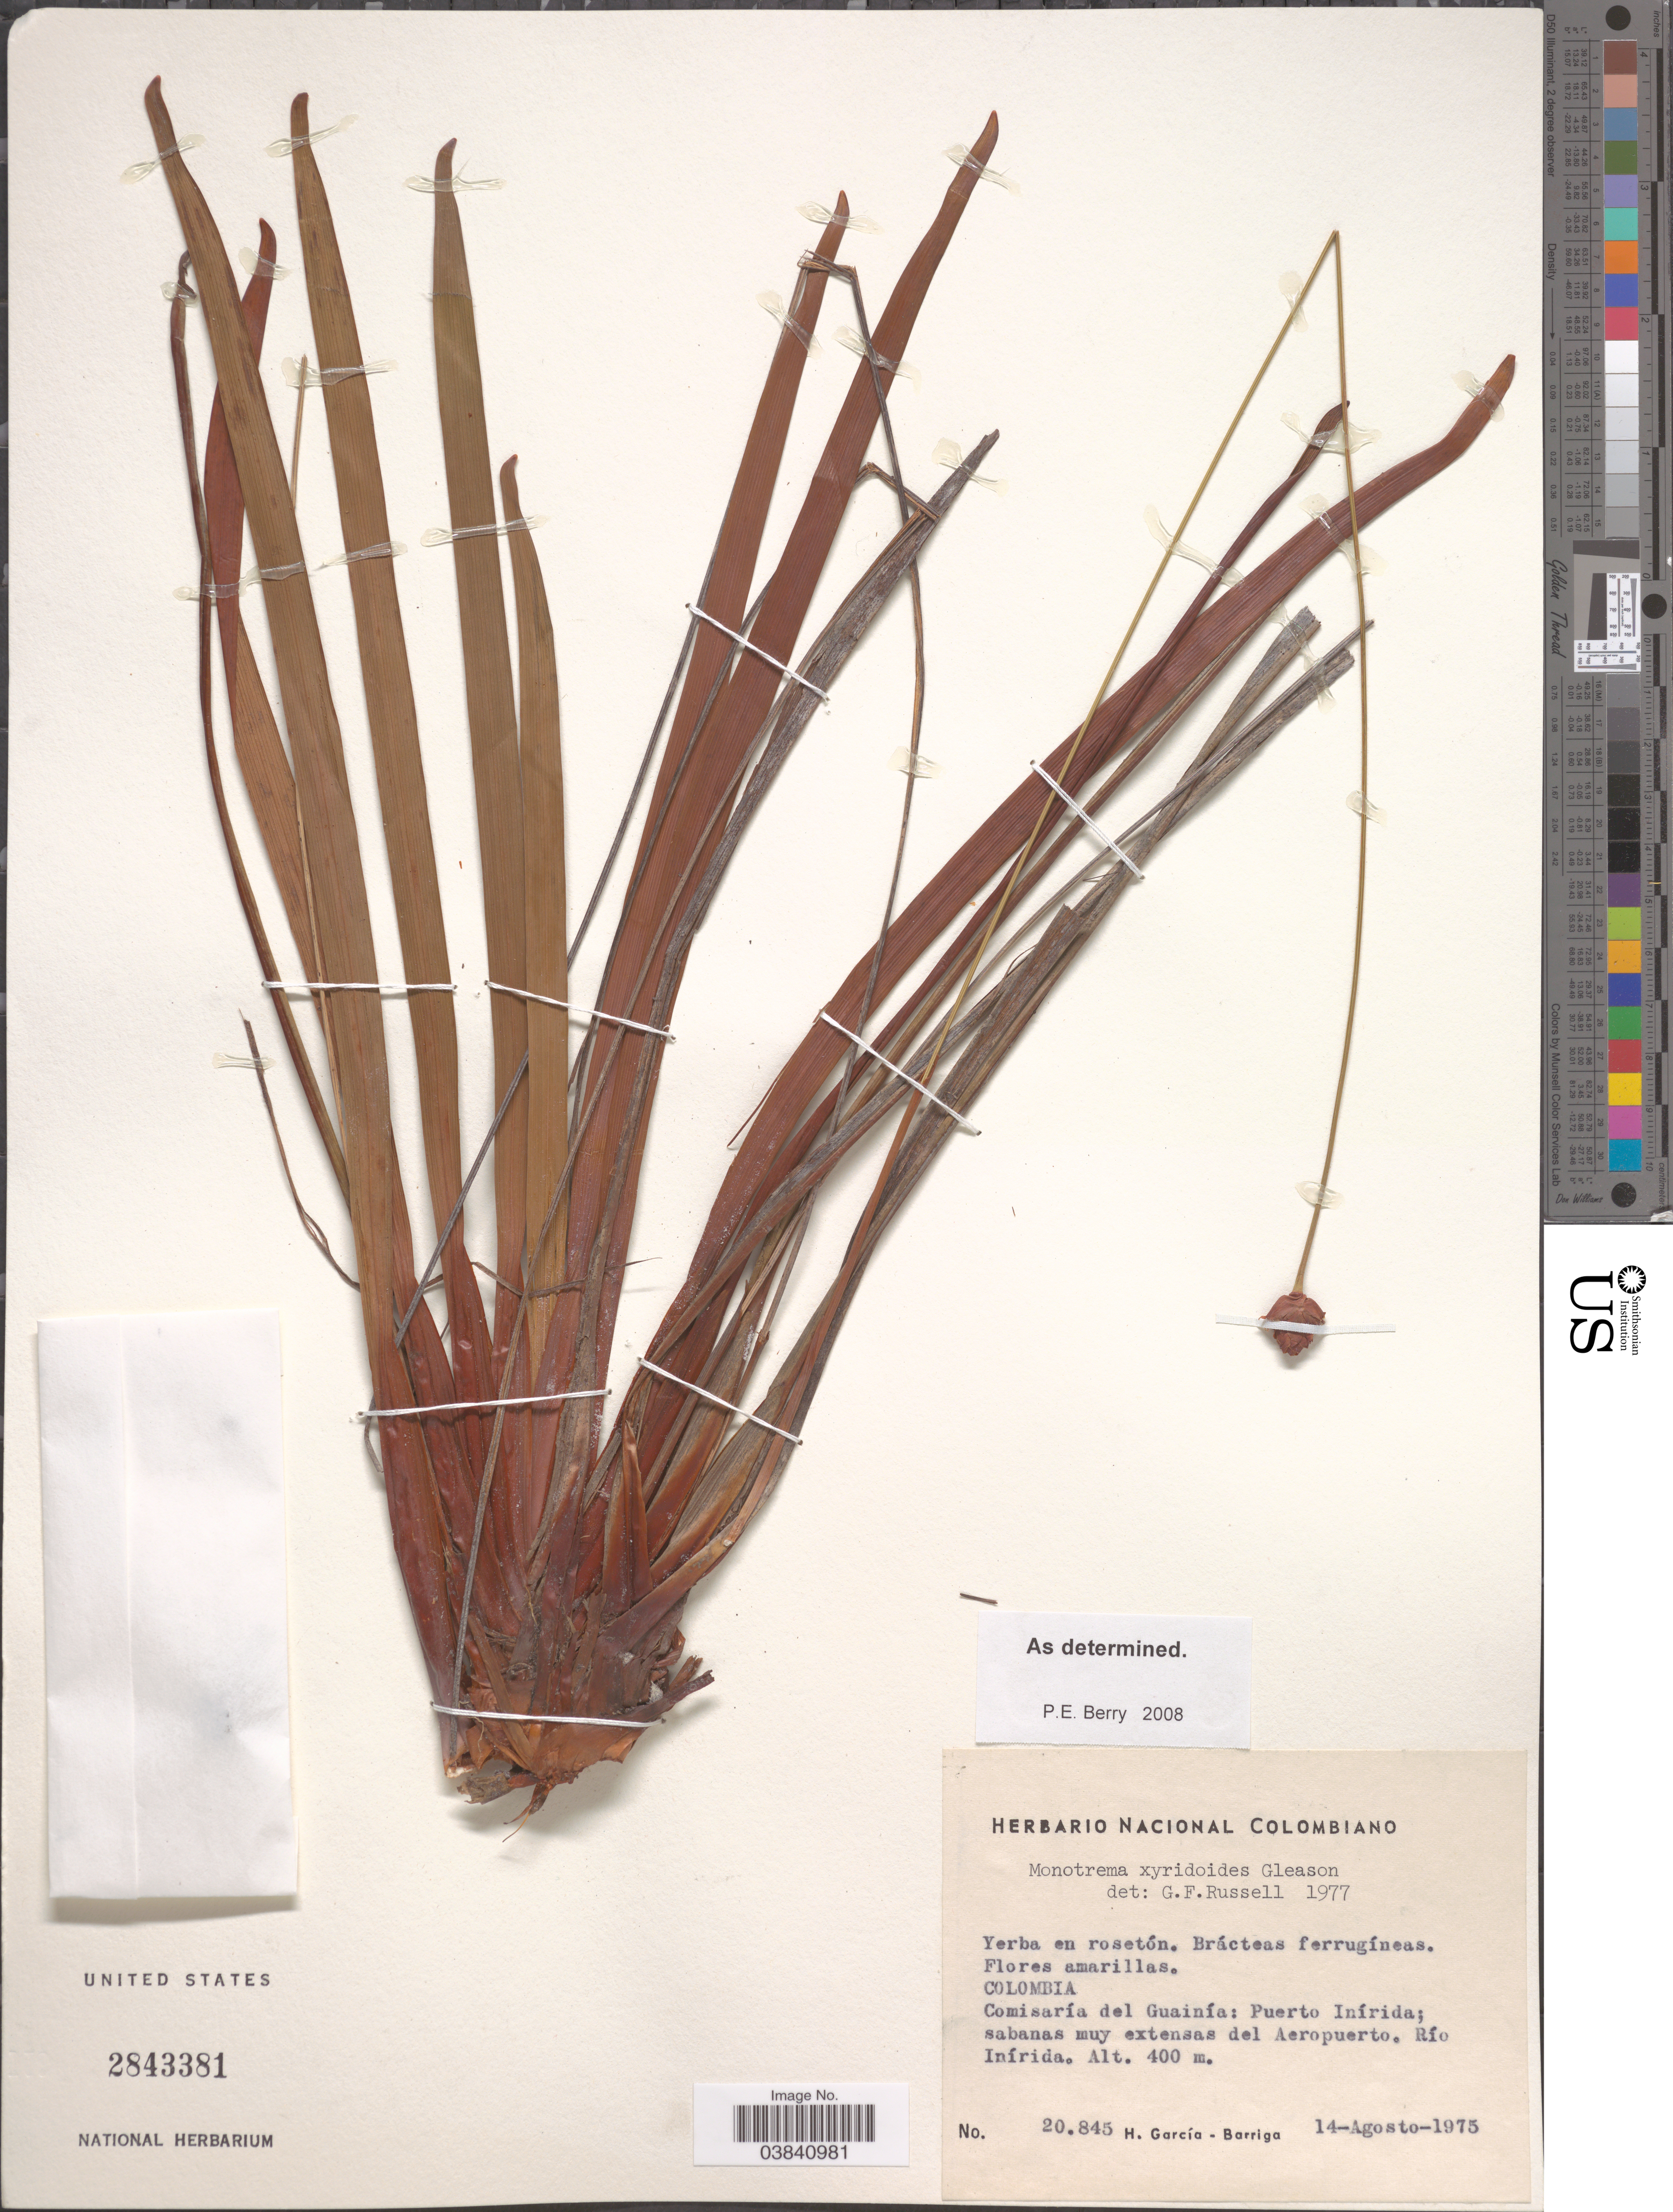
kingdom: Plantae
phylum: Tracheophyta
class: Liliopsida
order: Poales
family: Rapateaceae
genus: Monotrema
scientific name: Monotrema xyridoides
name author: Gleason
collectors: H. García Barriga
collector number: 20845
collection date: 1975-08-14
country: Colombia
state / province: Guainía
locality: Comisaría del Guainía: Puerto Inírida; sabanas muy extensas del Aeropuerto. Río Inírida.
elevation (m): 400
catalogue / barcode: US 2843381